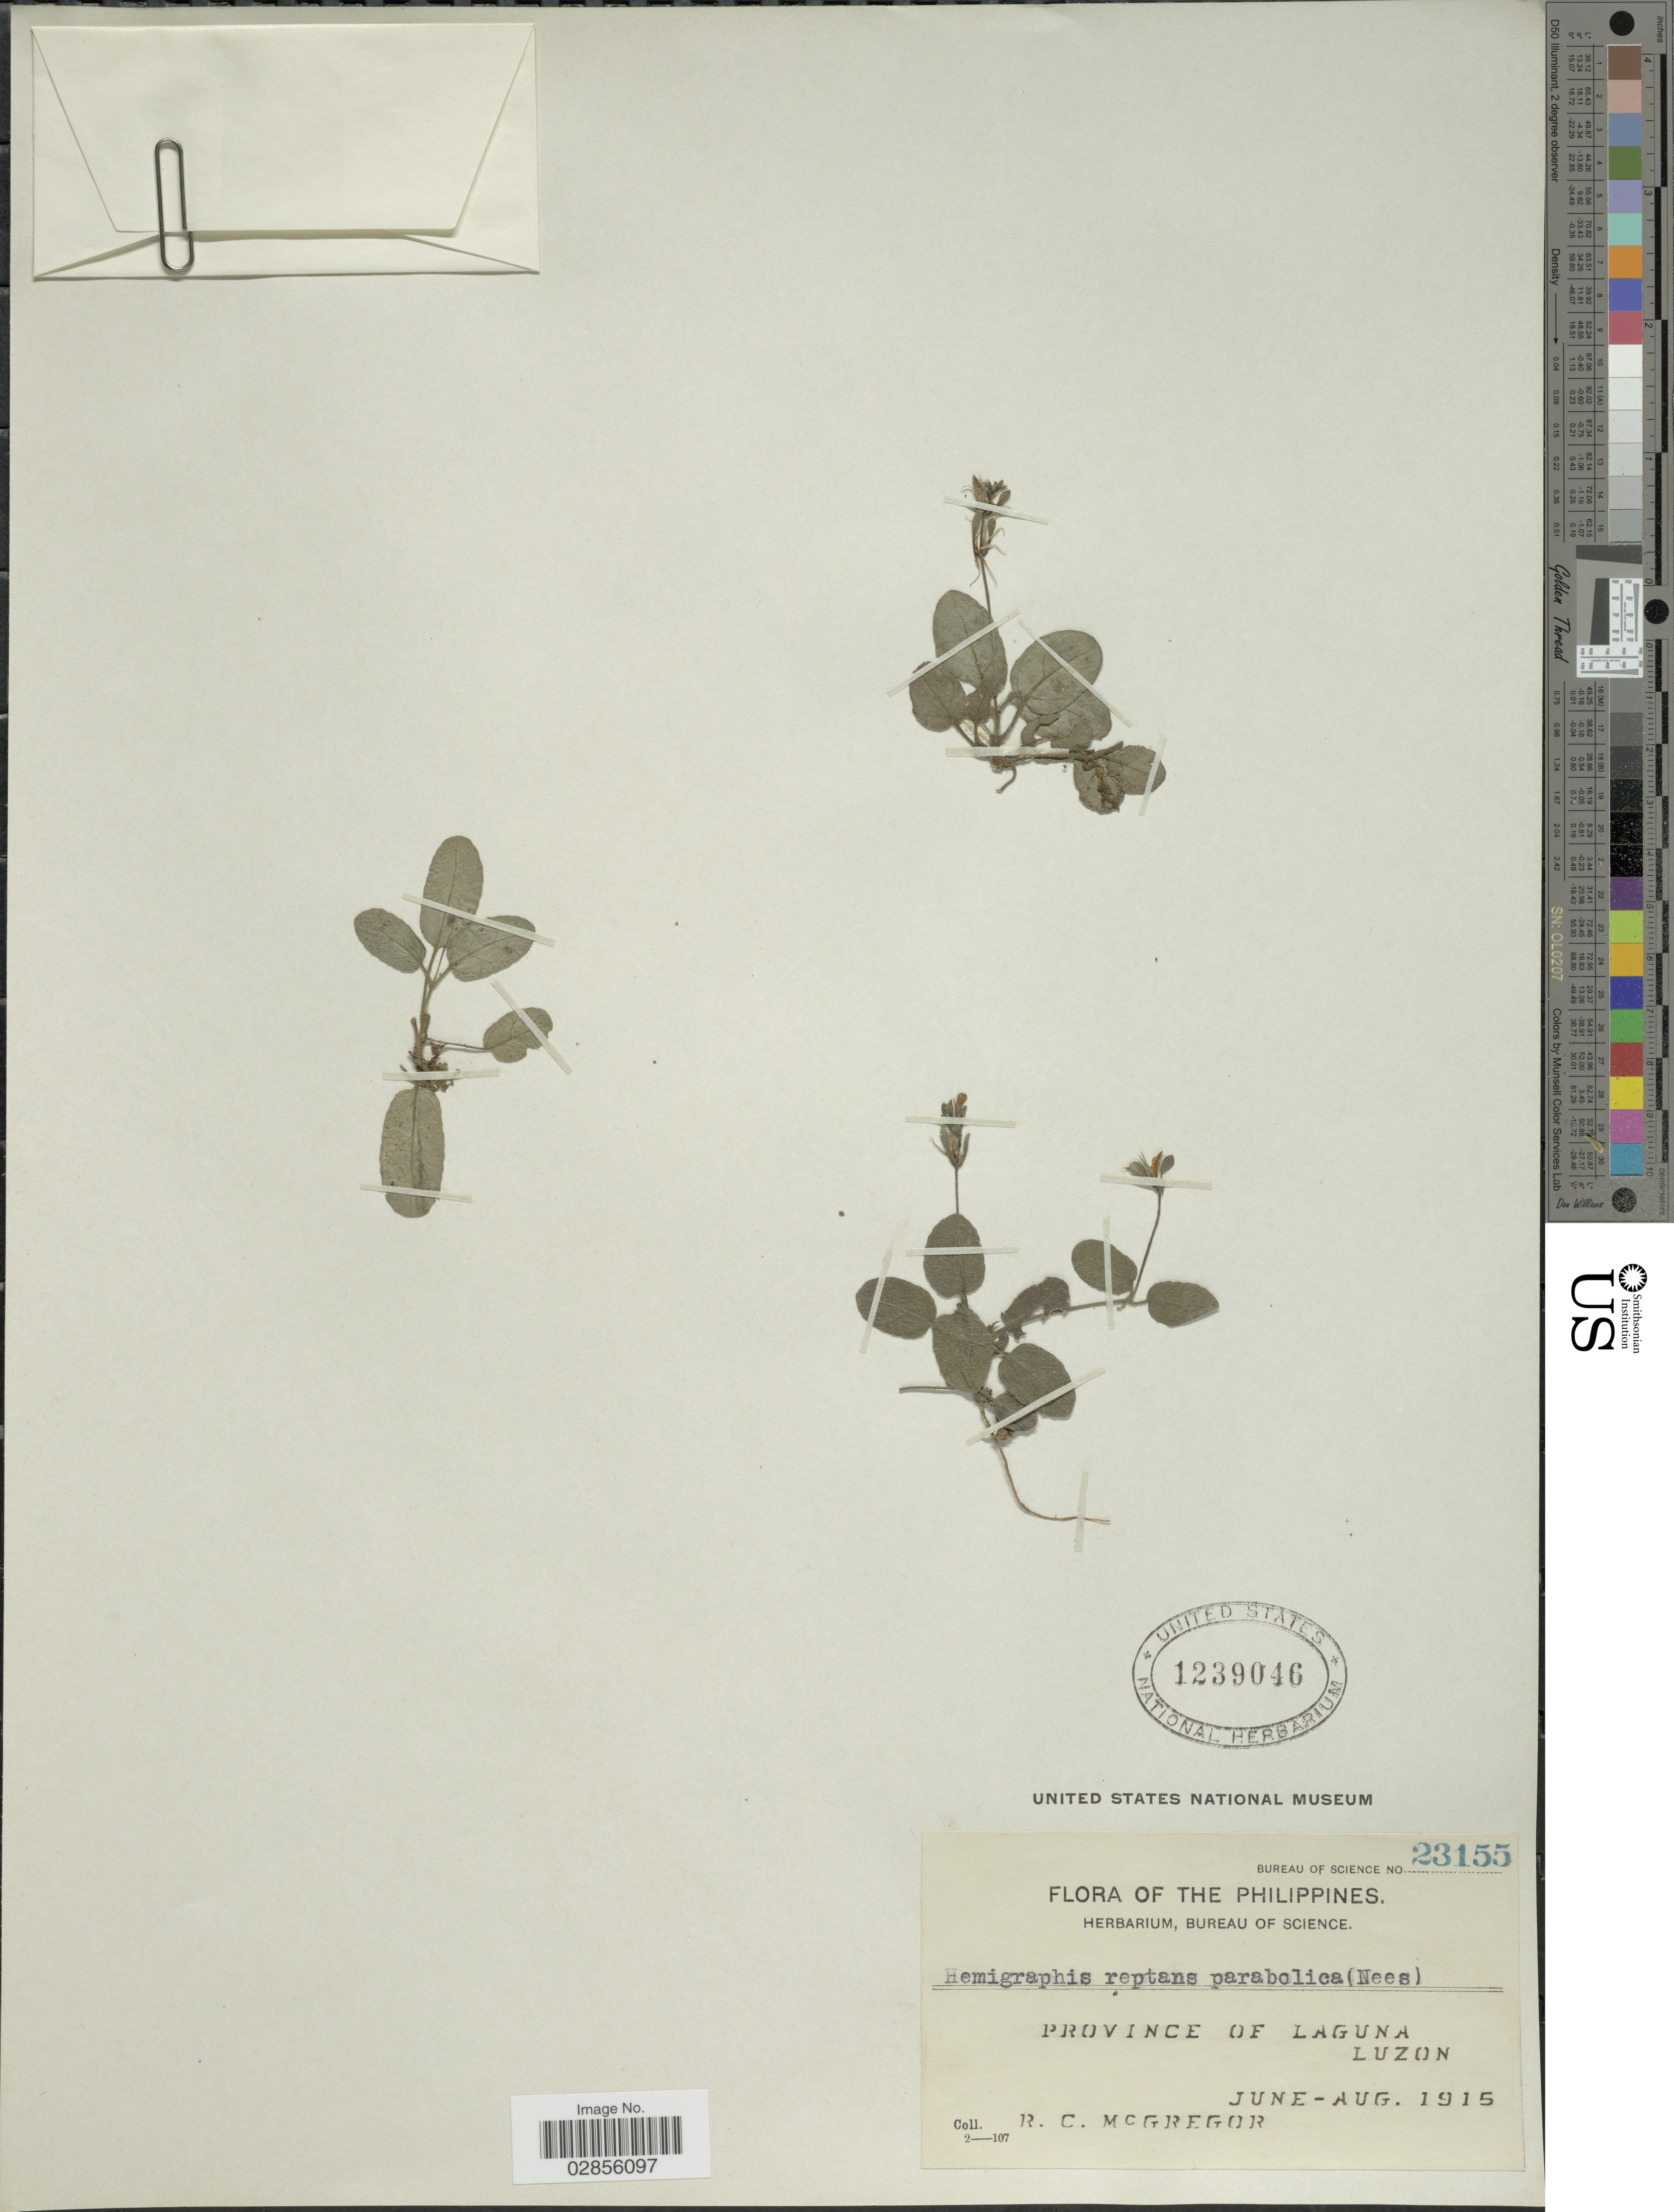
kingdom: Plantae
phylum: Tracheophyta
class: Magnoliopsida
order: Lamiales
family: Acanthaceae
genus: Hemigraphis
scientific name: Hemigraphis reptans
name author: (G. Forst.) T. Anderson ex Hemsl.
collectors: R. C. McGregor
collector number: Bureau of Science 23155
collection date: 1915-06/1915-08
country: Philippines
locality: Province of Laguna. Luzon.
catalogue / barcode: US 1239046